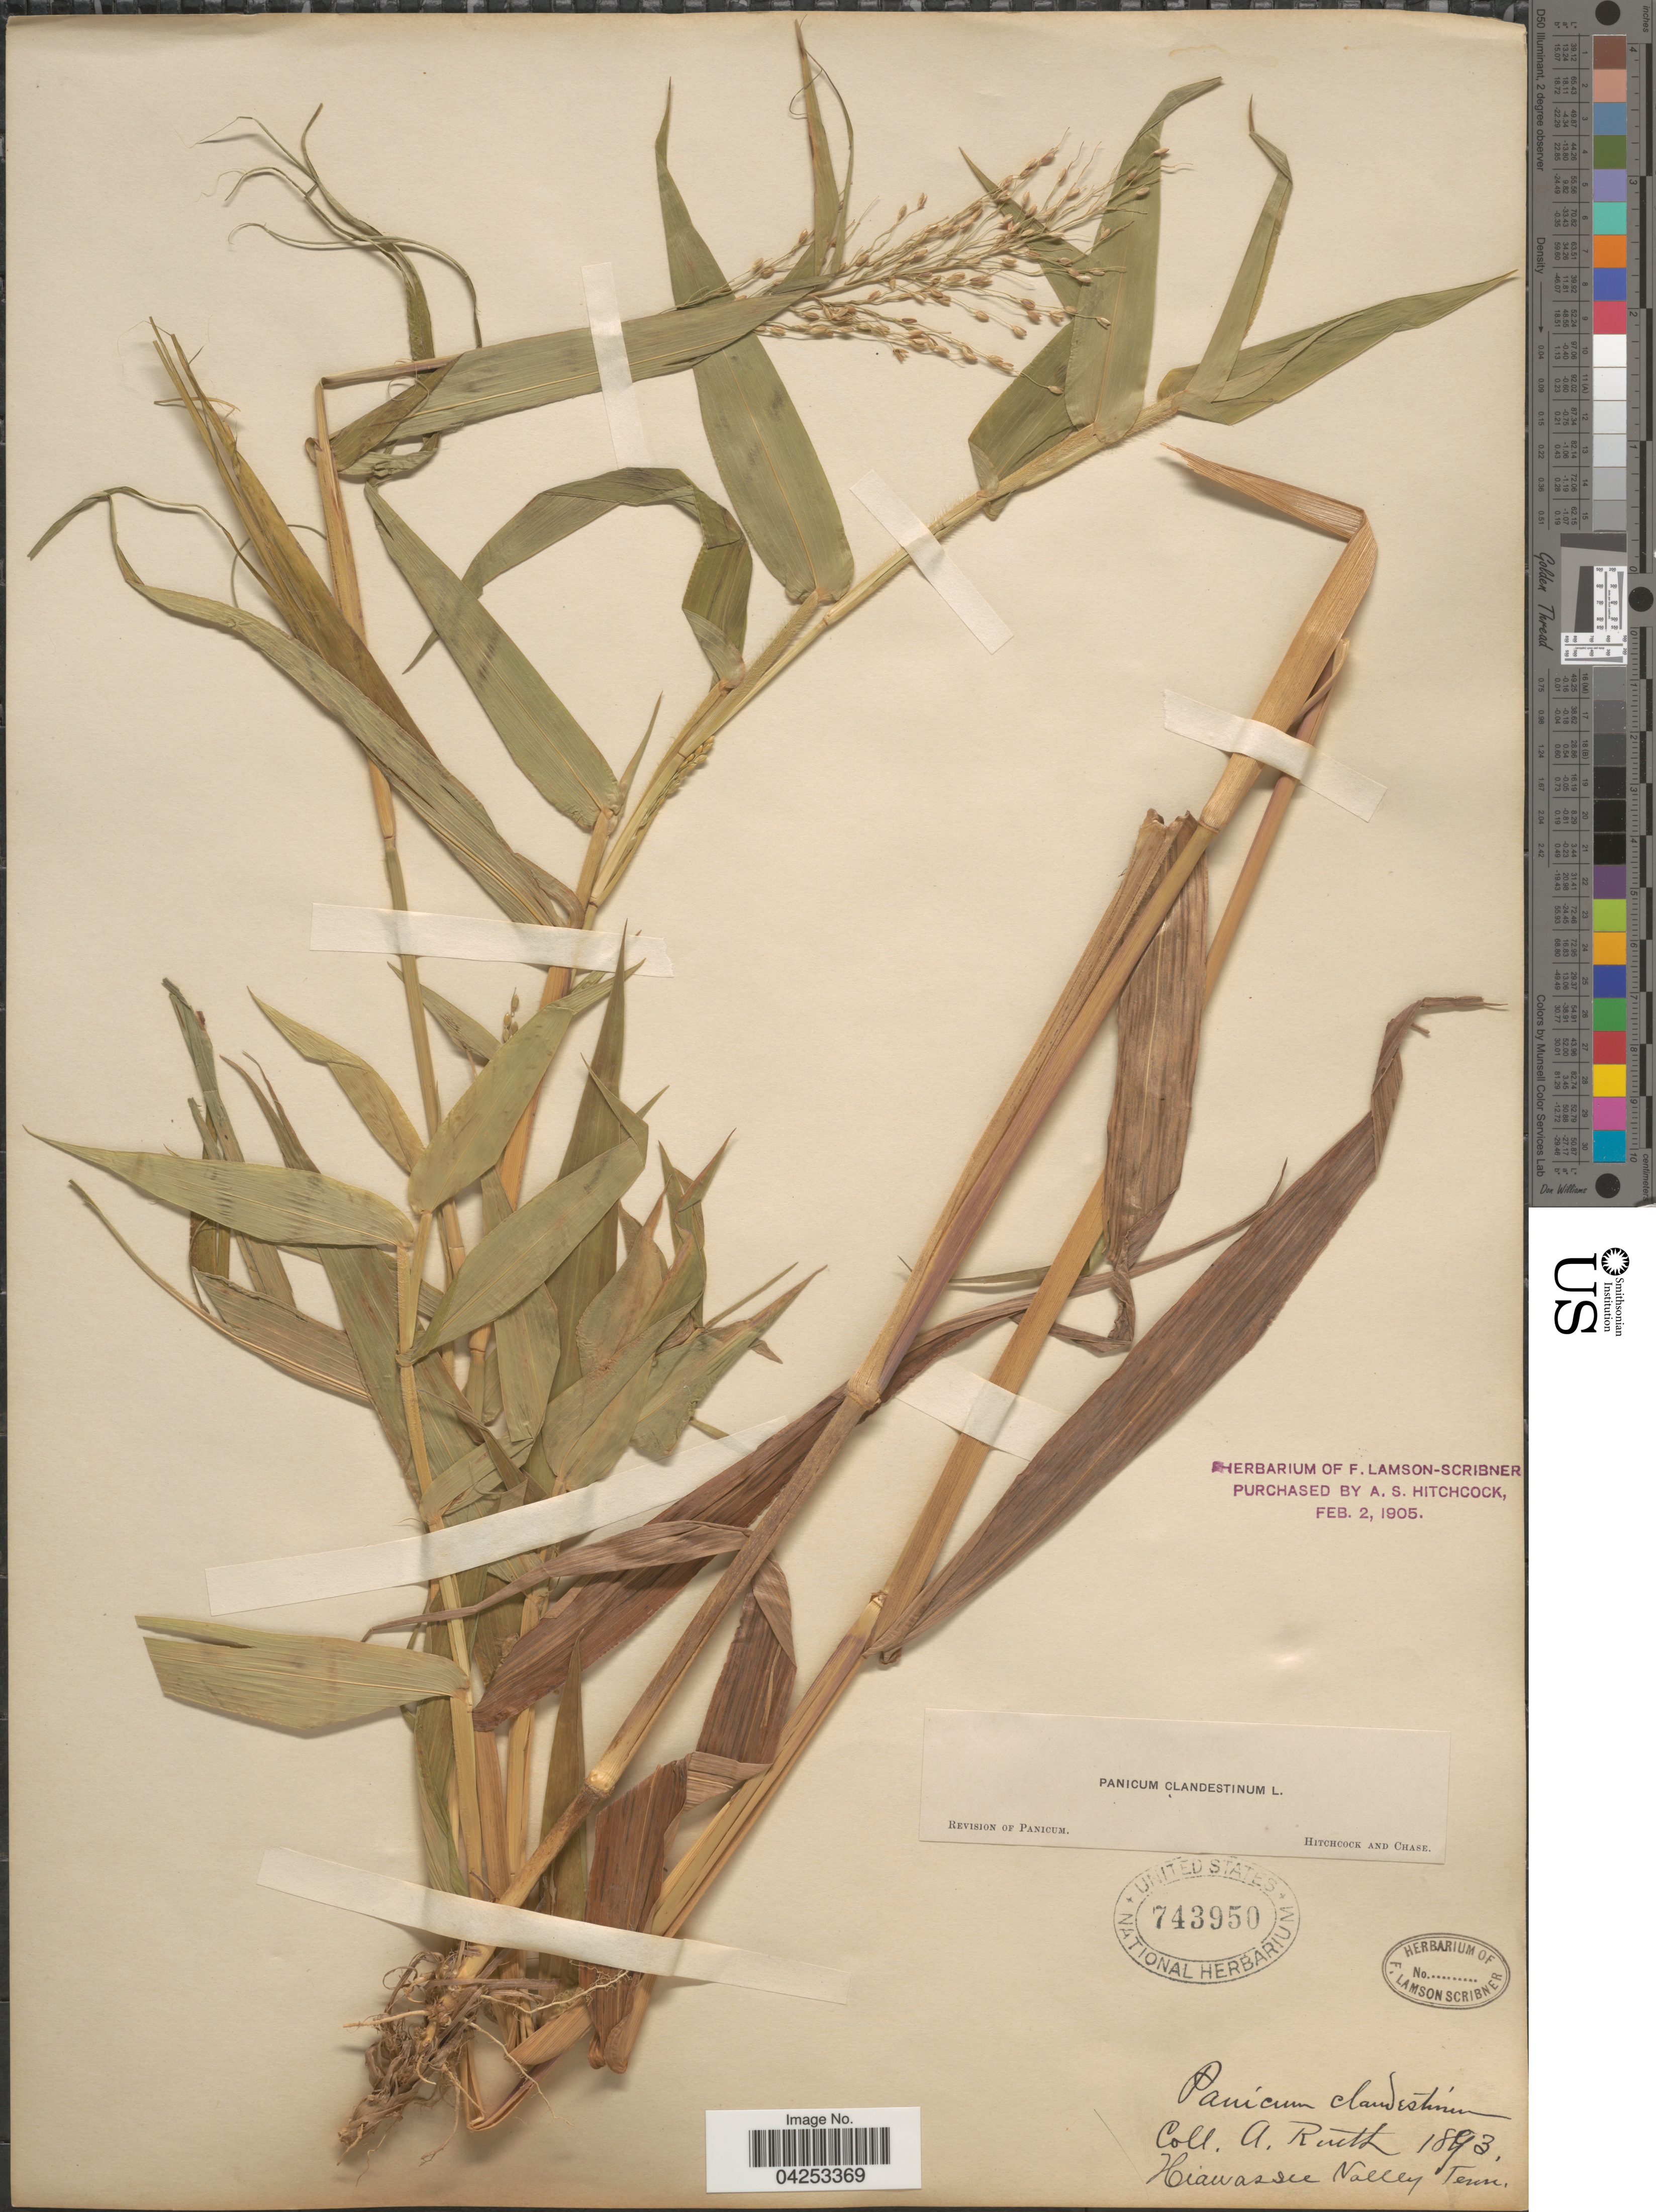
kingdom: Plantae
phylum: Tracheophyta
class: Liliopsida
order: Poales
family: Poaceae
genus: Dichanthelium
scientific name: Dichanthelium clandestinum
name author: (L.) Gould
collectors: A. Ruth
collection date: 1893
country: United States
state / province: Tennessee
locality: Hiawassee Valley.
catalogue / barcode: US 743950